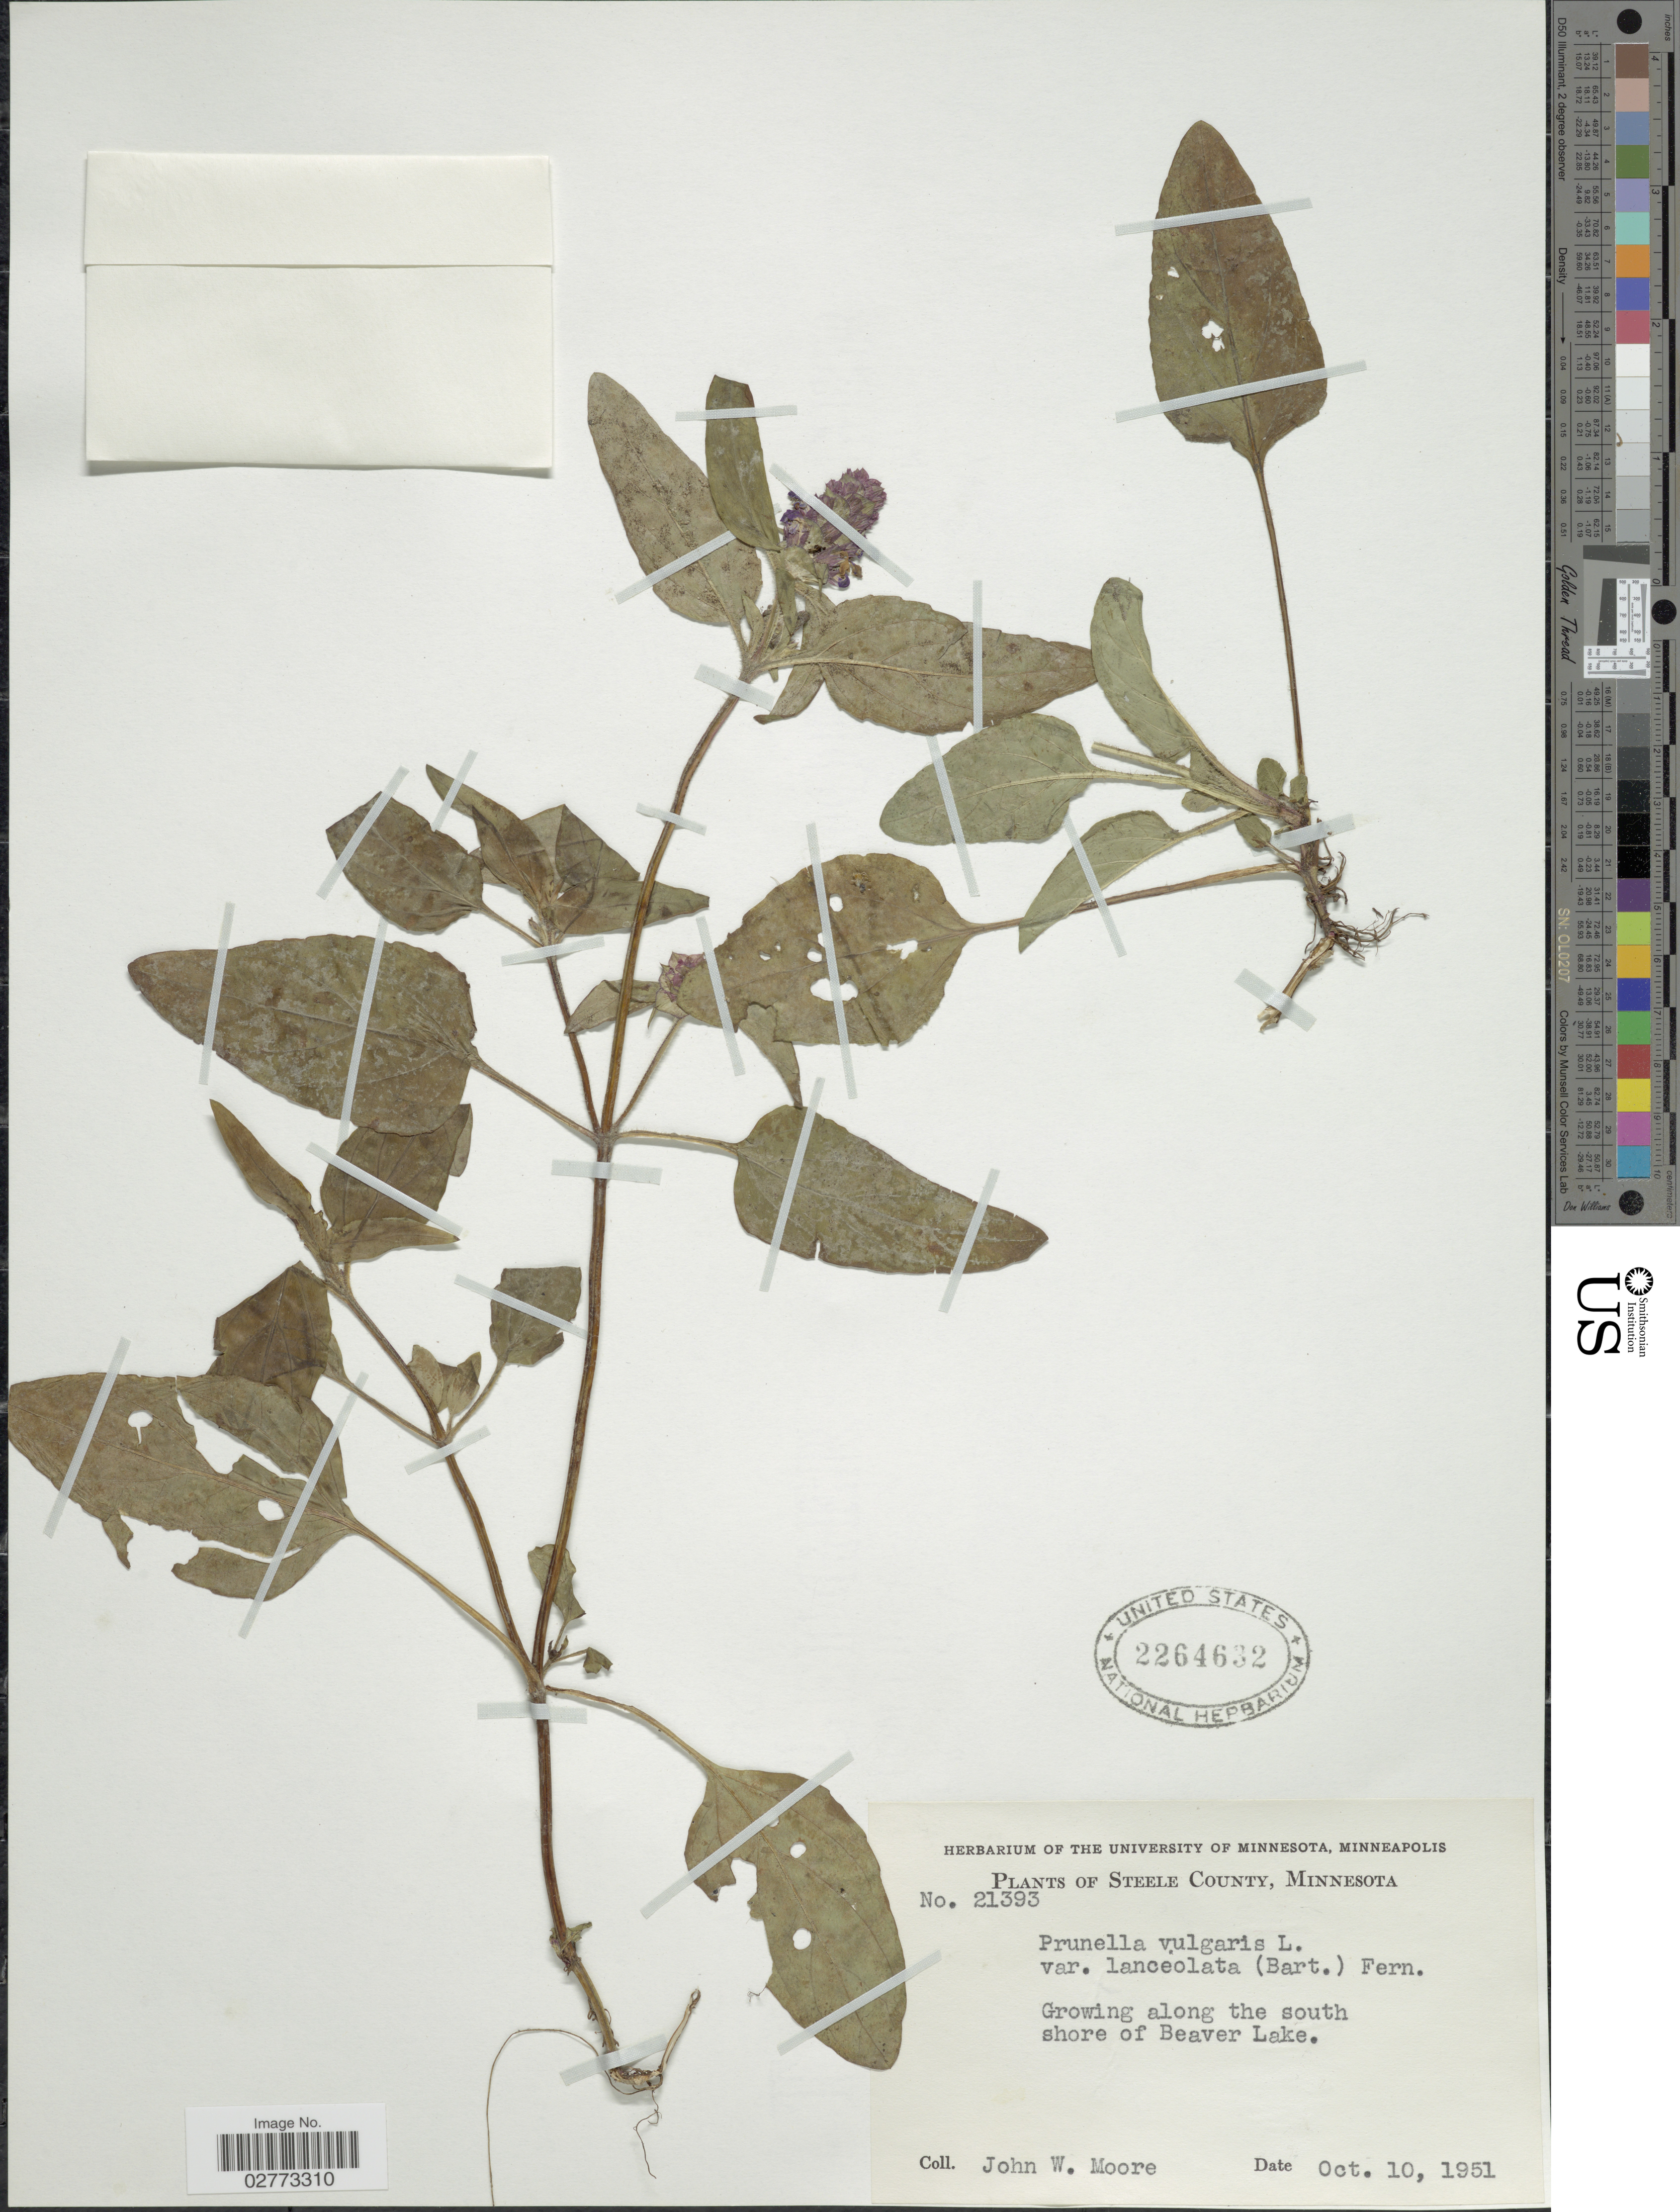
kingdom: Plantae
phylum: Tracheophyta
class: Magnoliopsida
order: Lamiales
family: Lamiaceae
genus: Prunella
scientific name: Prunella vulgaris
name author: L.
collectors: J. Moore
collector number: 21393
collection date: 1951-10-10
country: United States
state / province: Minnesota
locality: Steele County. Growing along the south shore of Beaver Lake.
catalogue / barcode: US 2264632